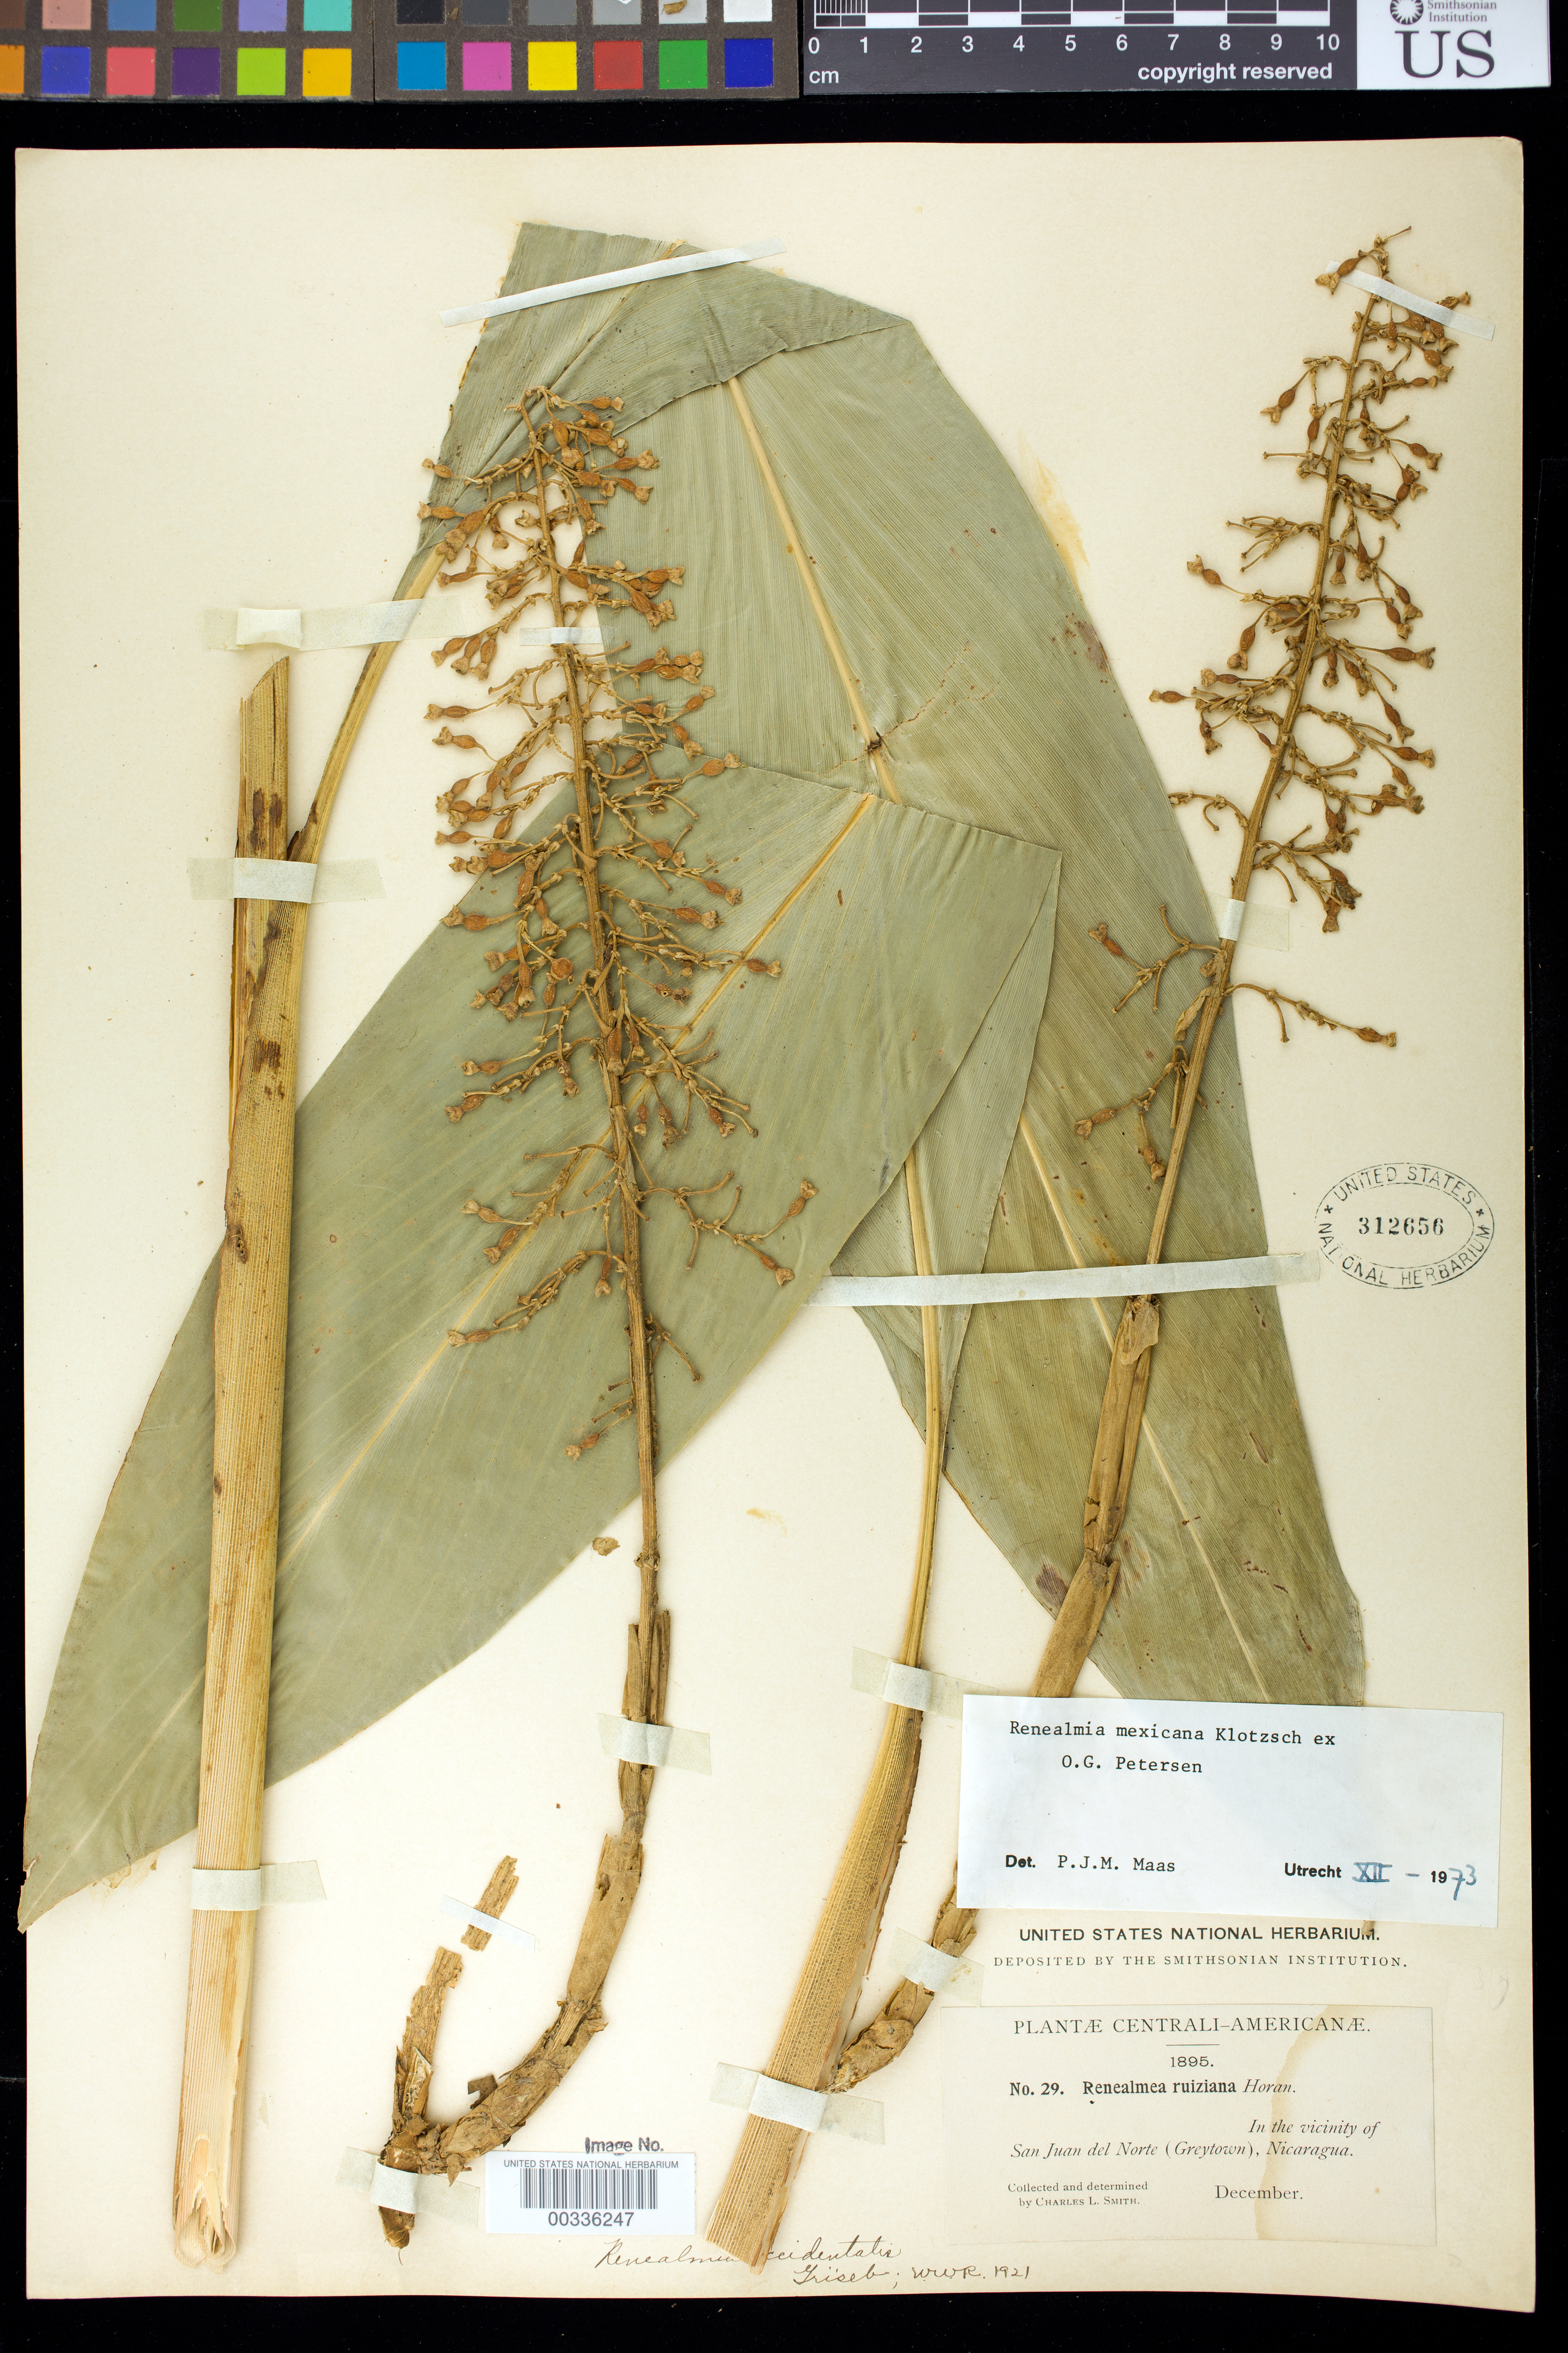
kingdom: Plantae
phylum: Tracheophyta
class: Liliopsida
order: Zingiberales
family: Zingiberaceae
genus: Renealmia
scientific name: Renealmia mexicana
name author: Klotzsch ex Petersen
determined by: Maas, Paul J. M.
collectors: C. L. Smith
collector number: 29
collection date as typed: Dec 1895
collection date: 1895-12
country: Nicaragua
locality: In vicinity of san juan del norte (greytown)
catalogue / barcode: US 312656